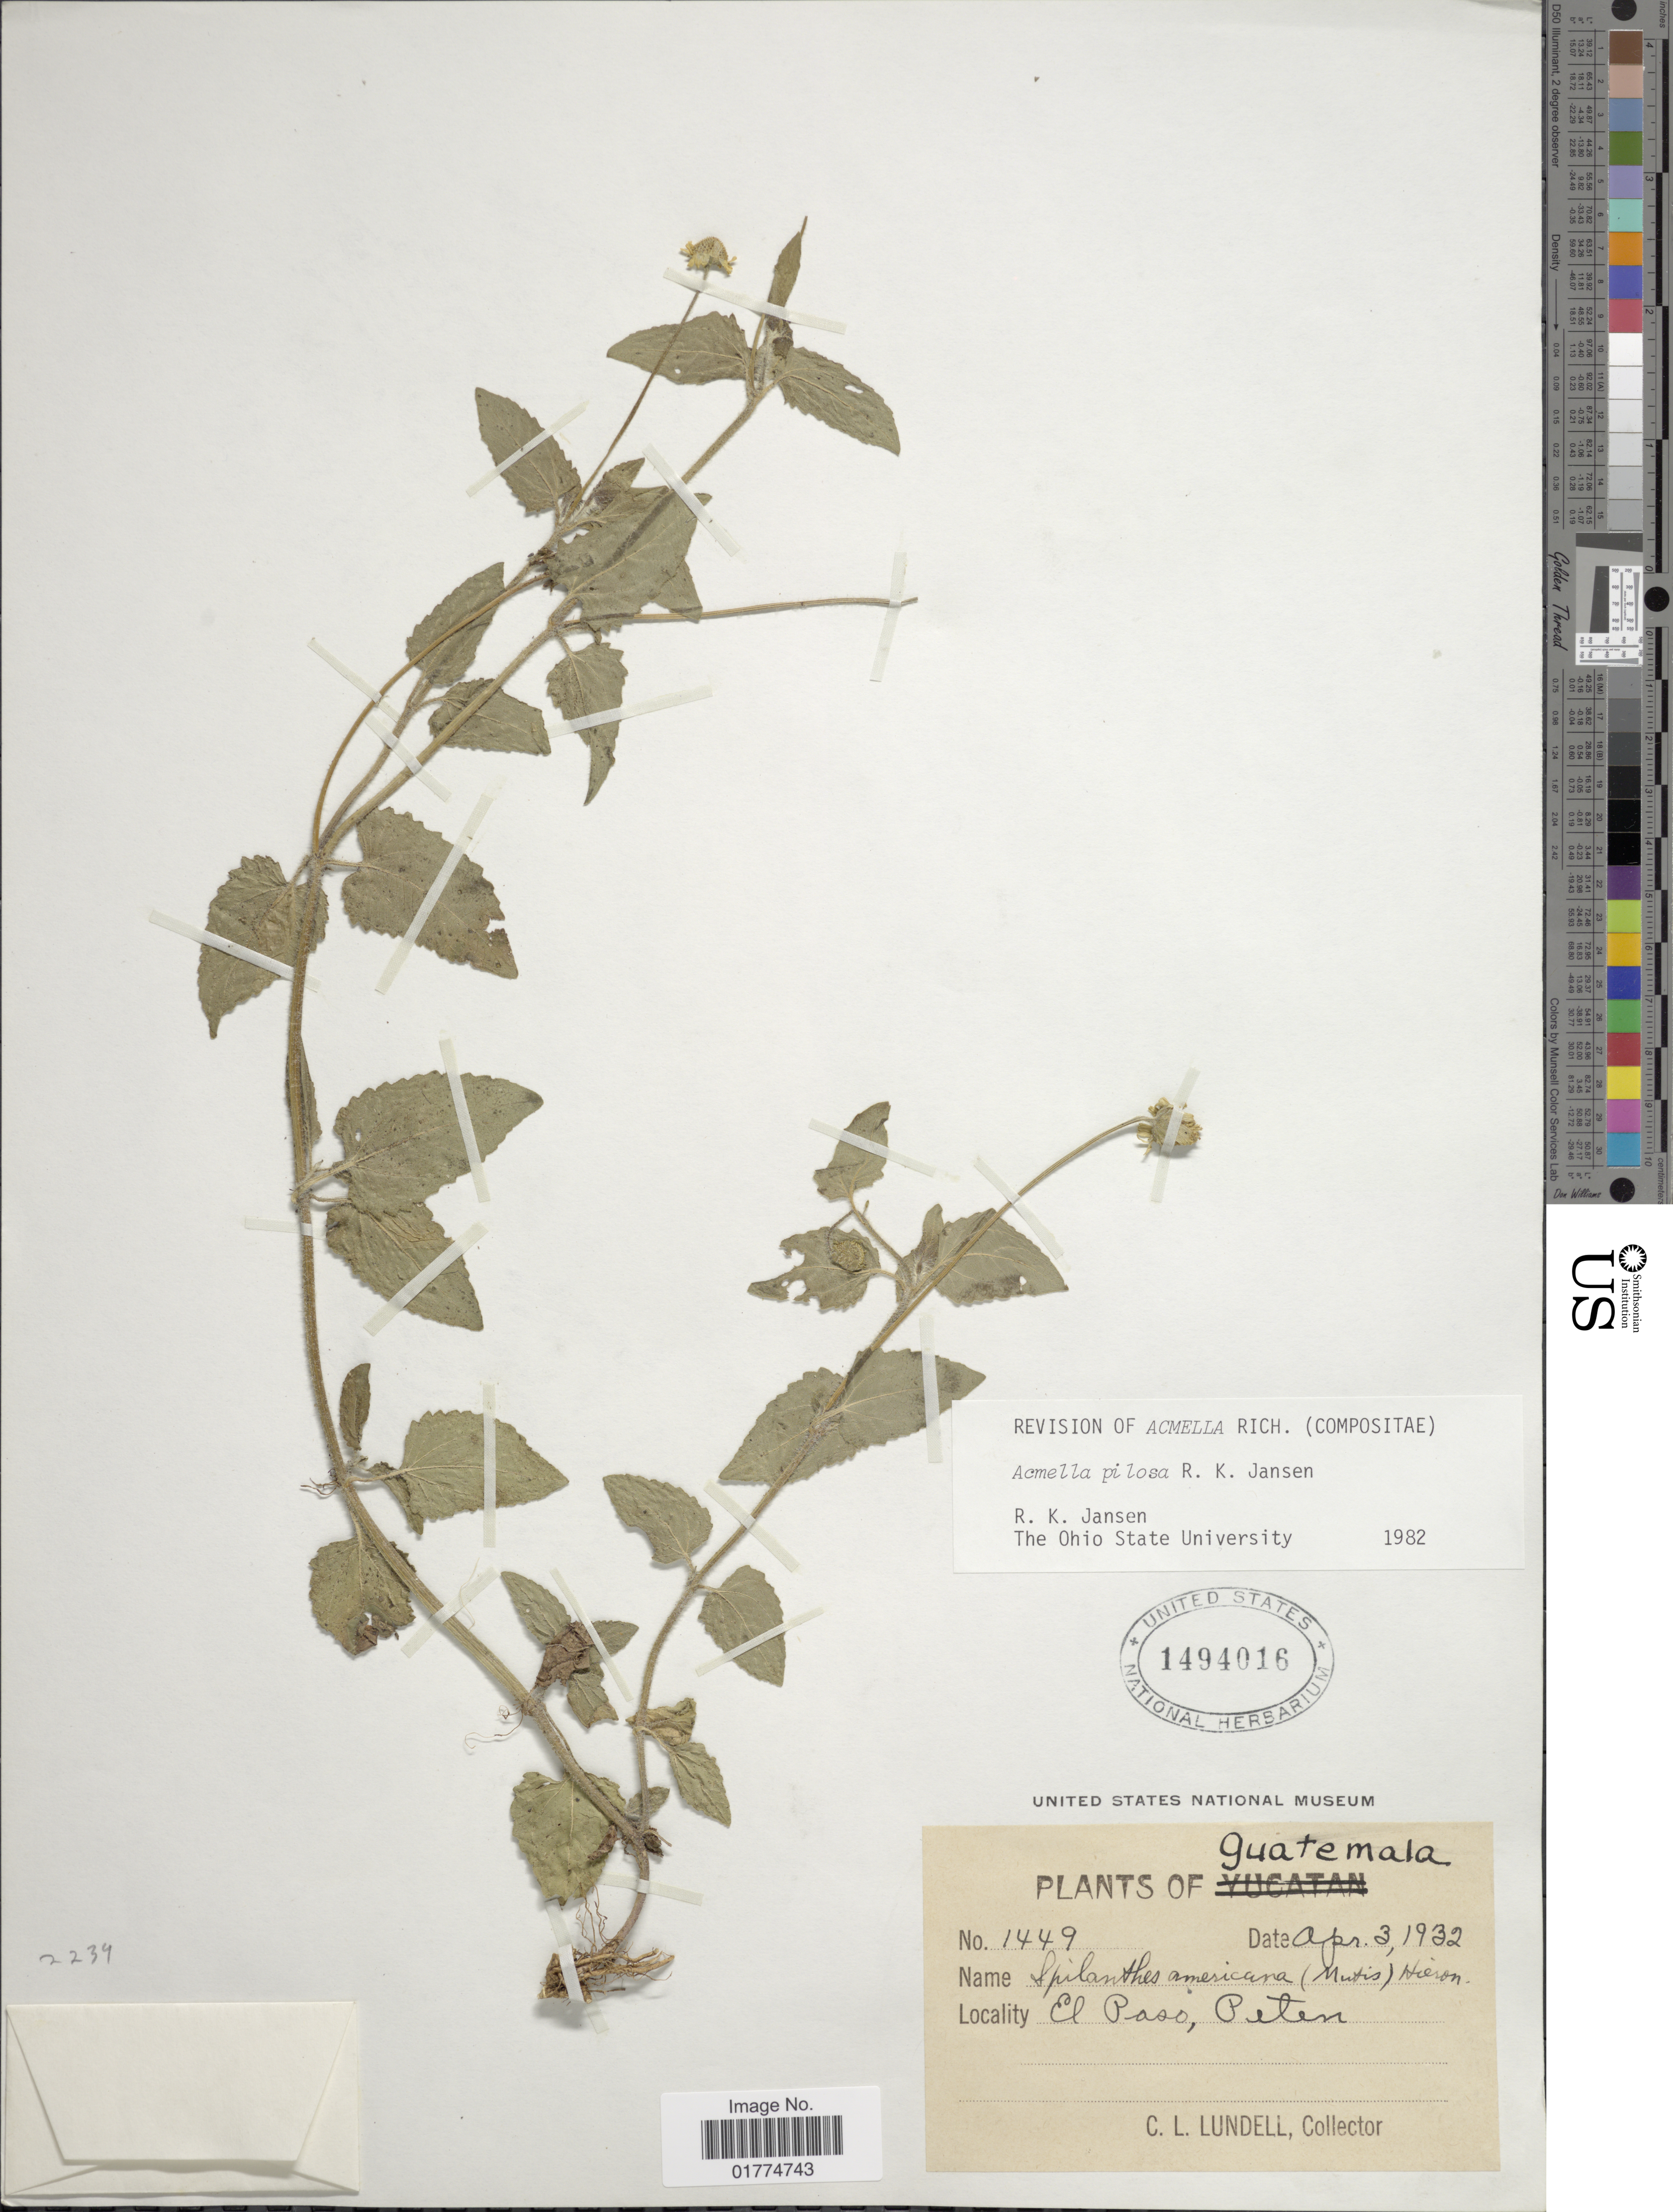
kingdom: Plantae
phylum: Tracheophyta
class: Magnoliopsida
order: Asterales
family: Asteraceae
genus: Acmella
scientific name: Acmella pilosa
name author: R.K. Jansen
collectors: C. L. Lundell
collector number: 1449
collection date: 1932-04-03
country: Mexico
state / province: Yucatán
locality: El Paso, Peten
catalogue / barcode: US 1494016